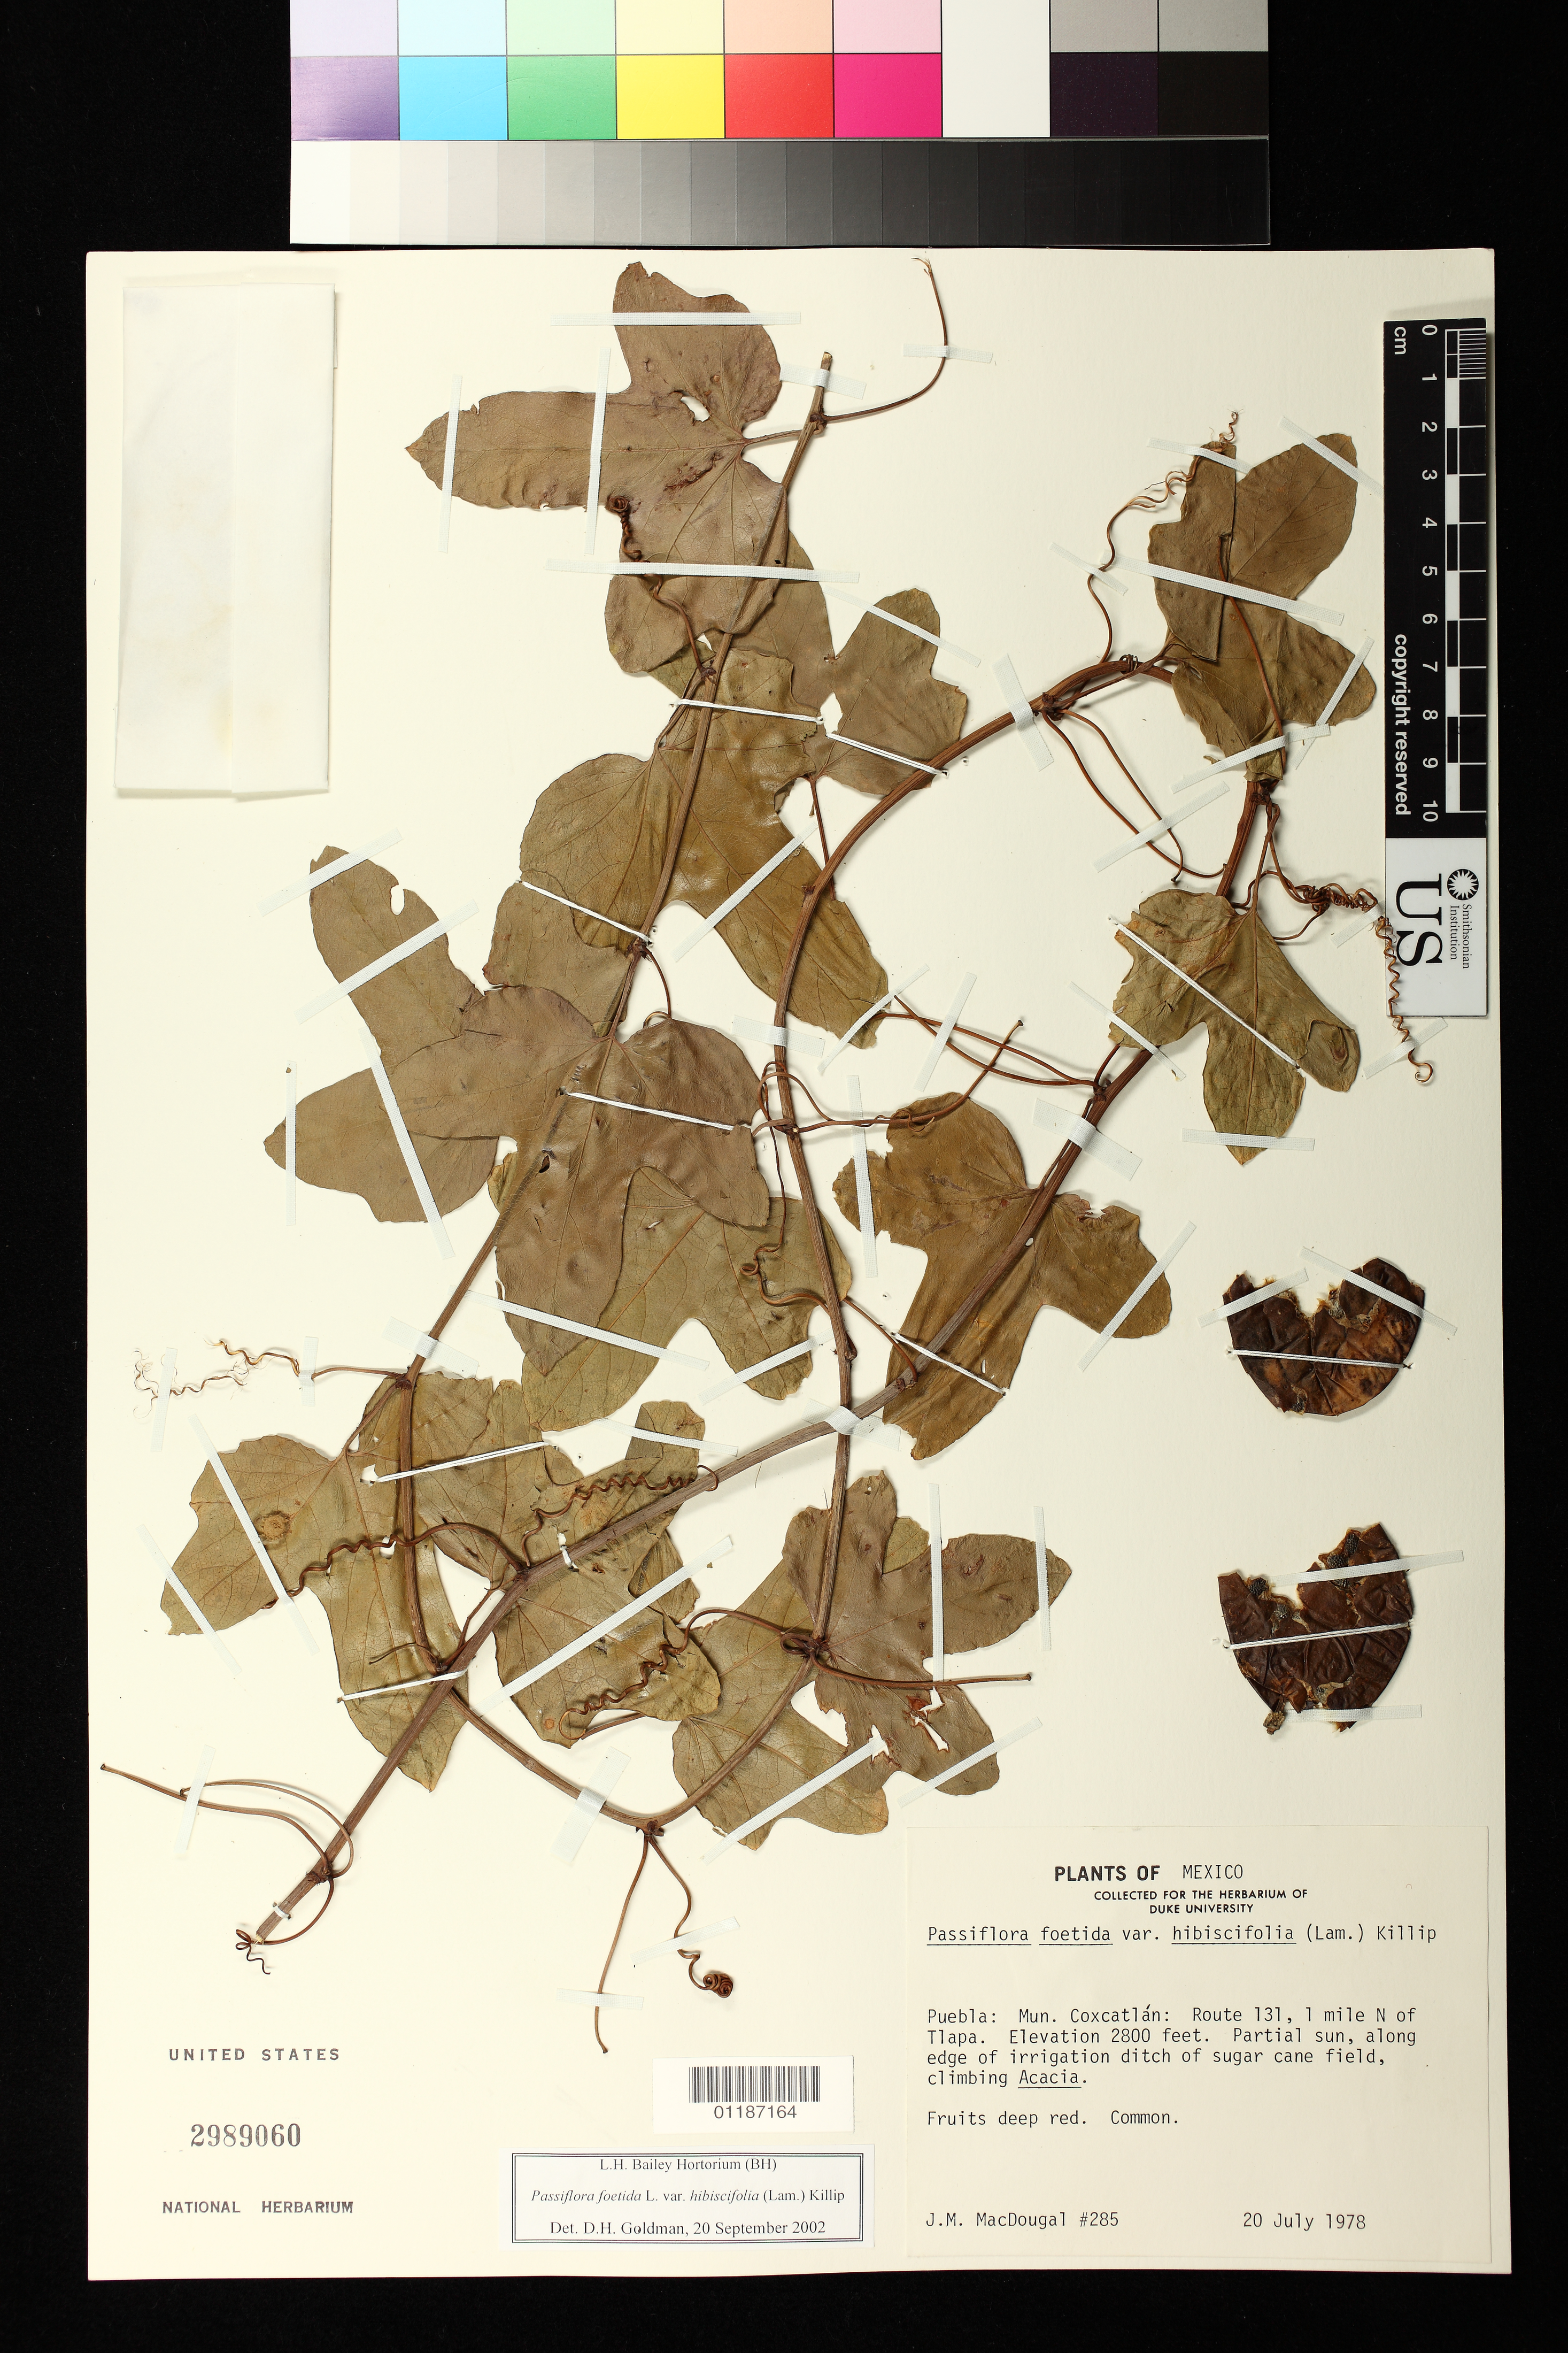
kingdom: Plantae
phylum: Tracheophyta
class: Magnoliopsida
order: Malpighiales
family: Passifloraceae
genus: Passiflora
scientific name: Passiflora hibiscifolia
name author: Lam.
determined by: Svoboda, H. T.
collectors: J. M. MacDougal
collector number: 285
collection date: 1978-07-20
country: Mexico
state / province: Puebla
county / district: Coxcatlán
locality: Route 131, 1 mile N of Tlapa.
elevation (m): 853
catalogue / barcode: US 2989060